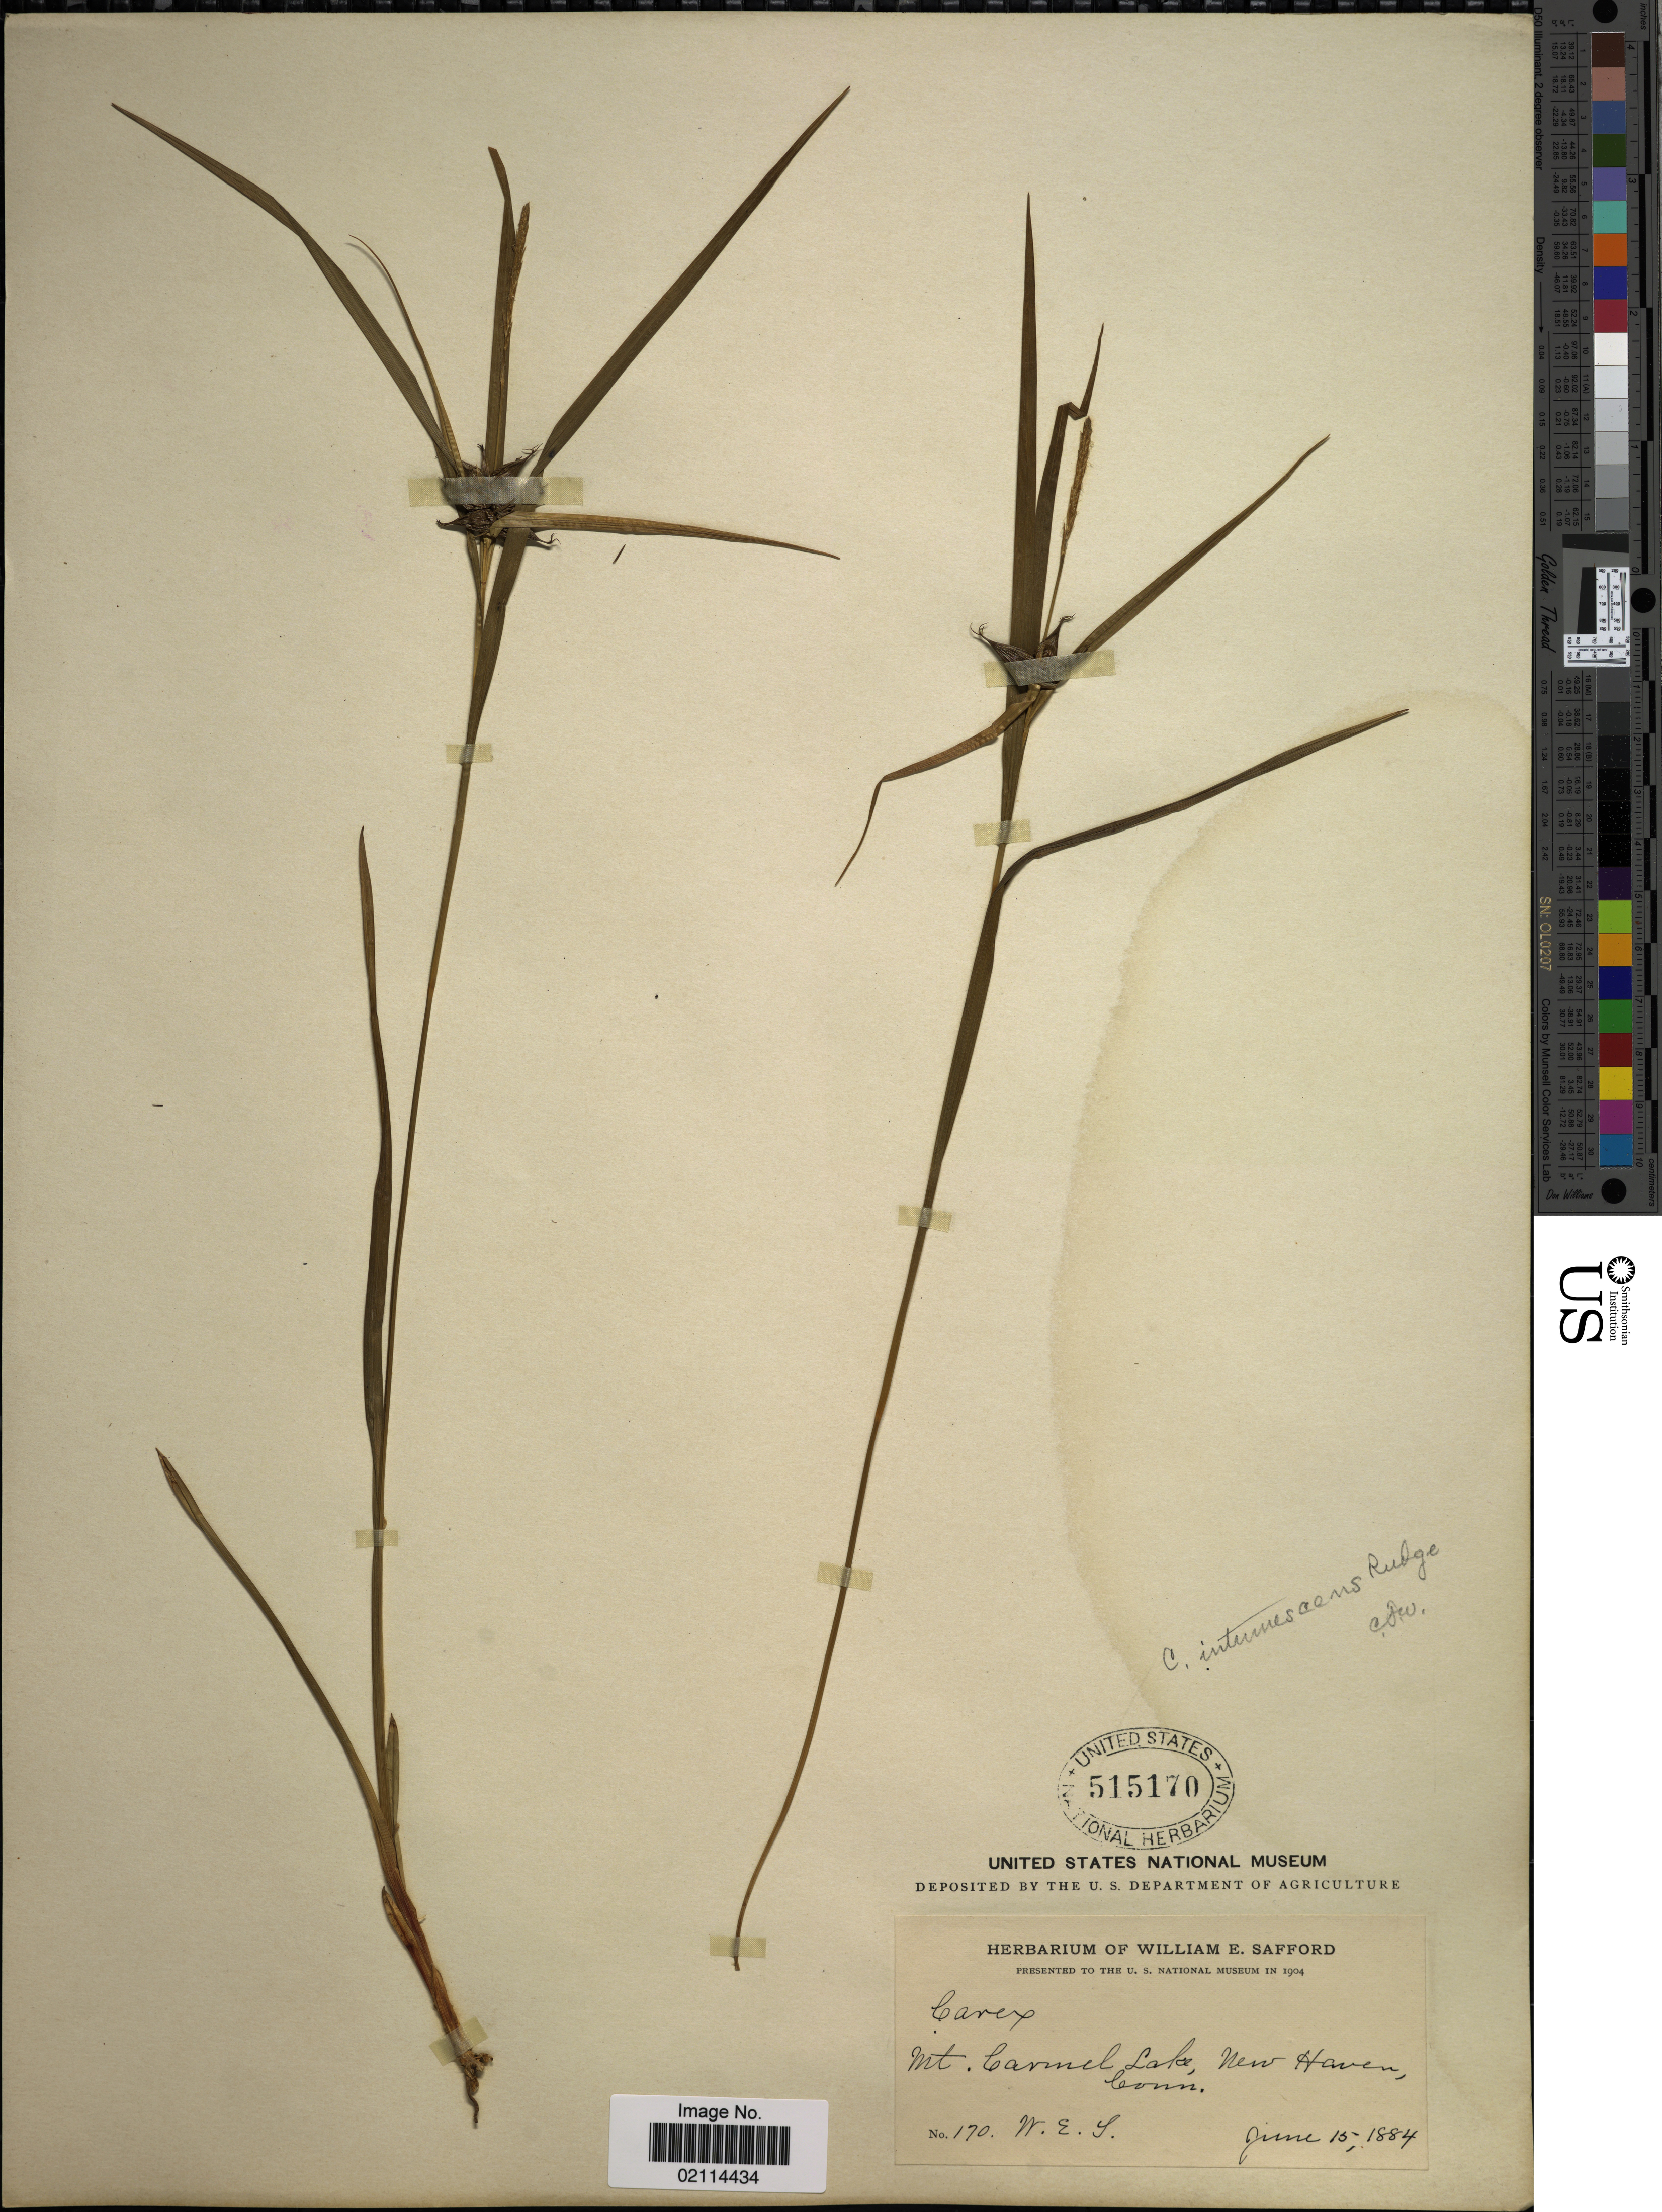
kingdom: Plantae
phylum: Tracheophyta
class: Liliopsida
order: Poales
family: Cyperaceae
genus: Carex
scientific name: Carex intumescens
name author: Rudge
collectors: W. E. Safford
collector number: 170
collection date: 1884-06-15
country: United States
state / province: Connecticut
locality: Mt. Carmel Lake, New Haven.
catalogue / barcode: US 515170